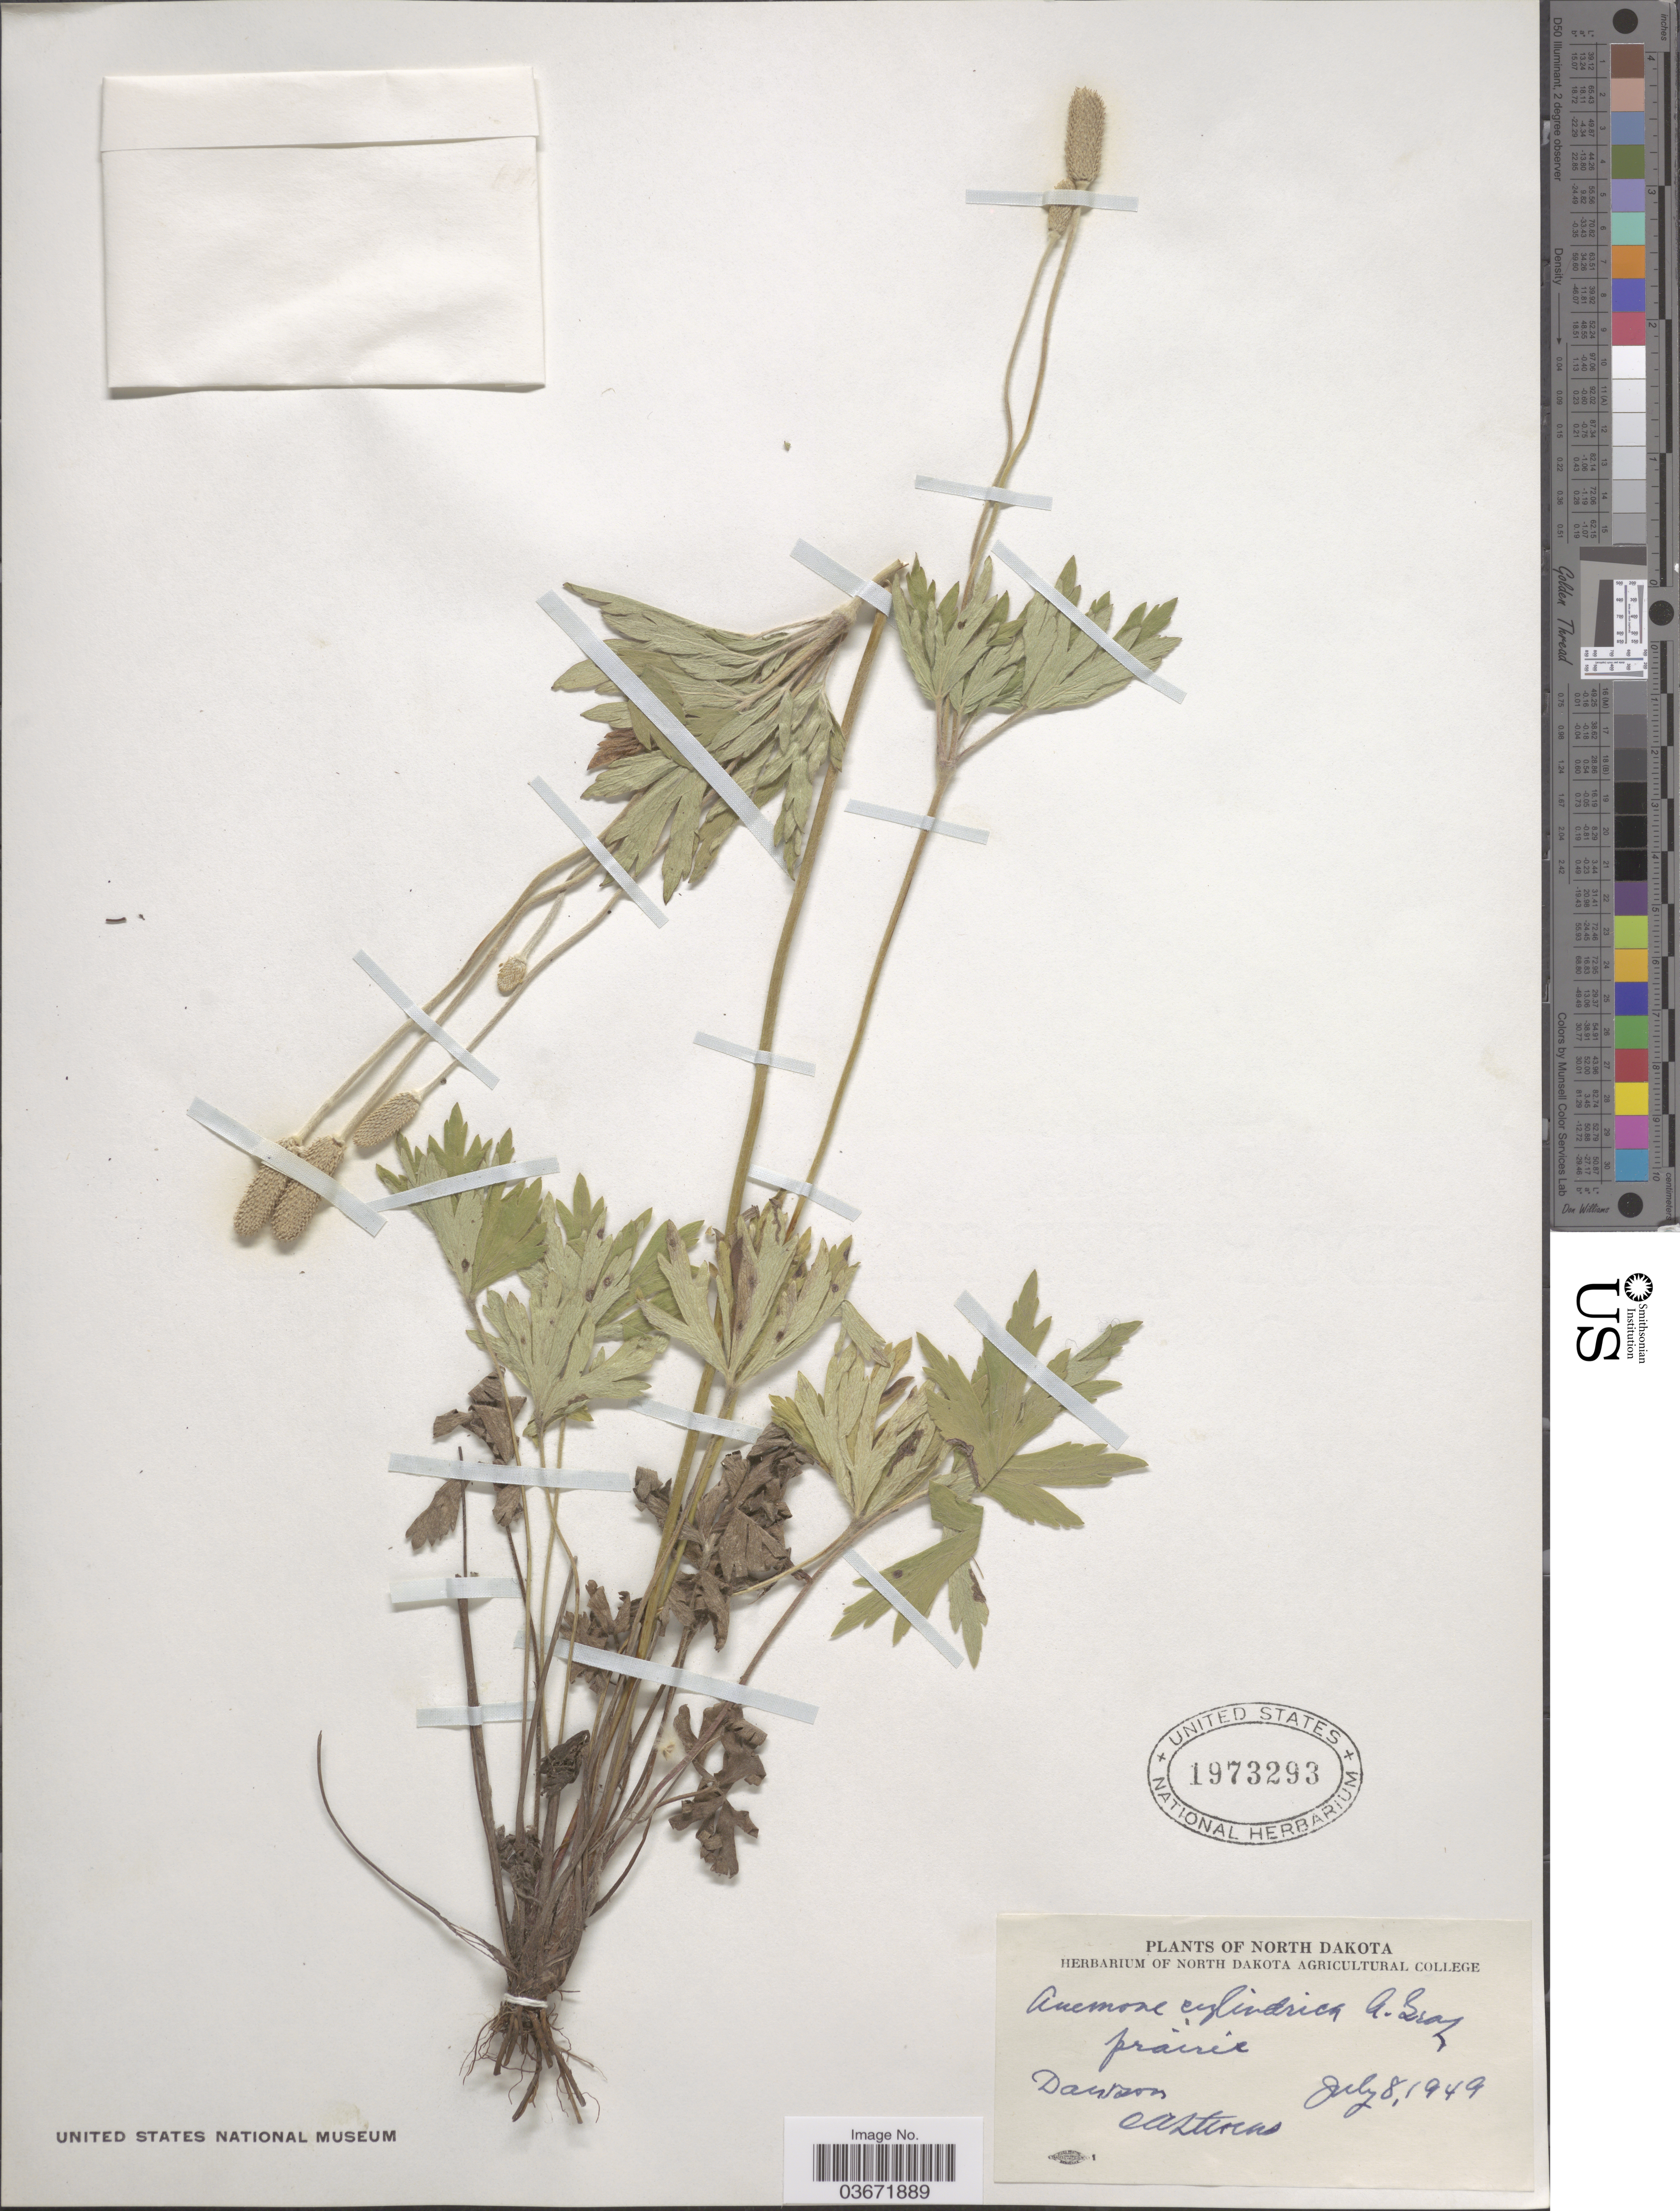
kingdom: Plantae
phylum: Tracheophyta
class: Magnoliopsida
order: Ranunculales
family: Ranunculaceae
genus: Anemone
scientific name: Anemone cylindrica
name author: A. Gray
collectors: O. A. Stevens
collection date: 1949-07-08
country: United States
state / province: North Dakota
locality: Dawson.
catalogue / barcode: US 1973293